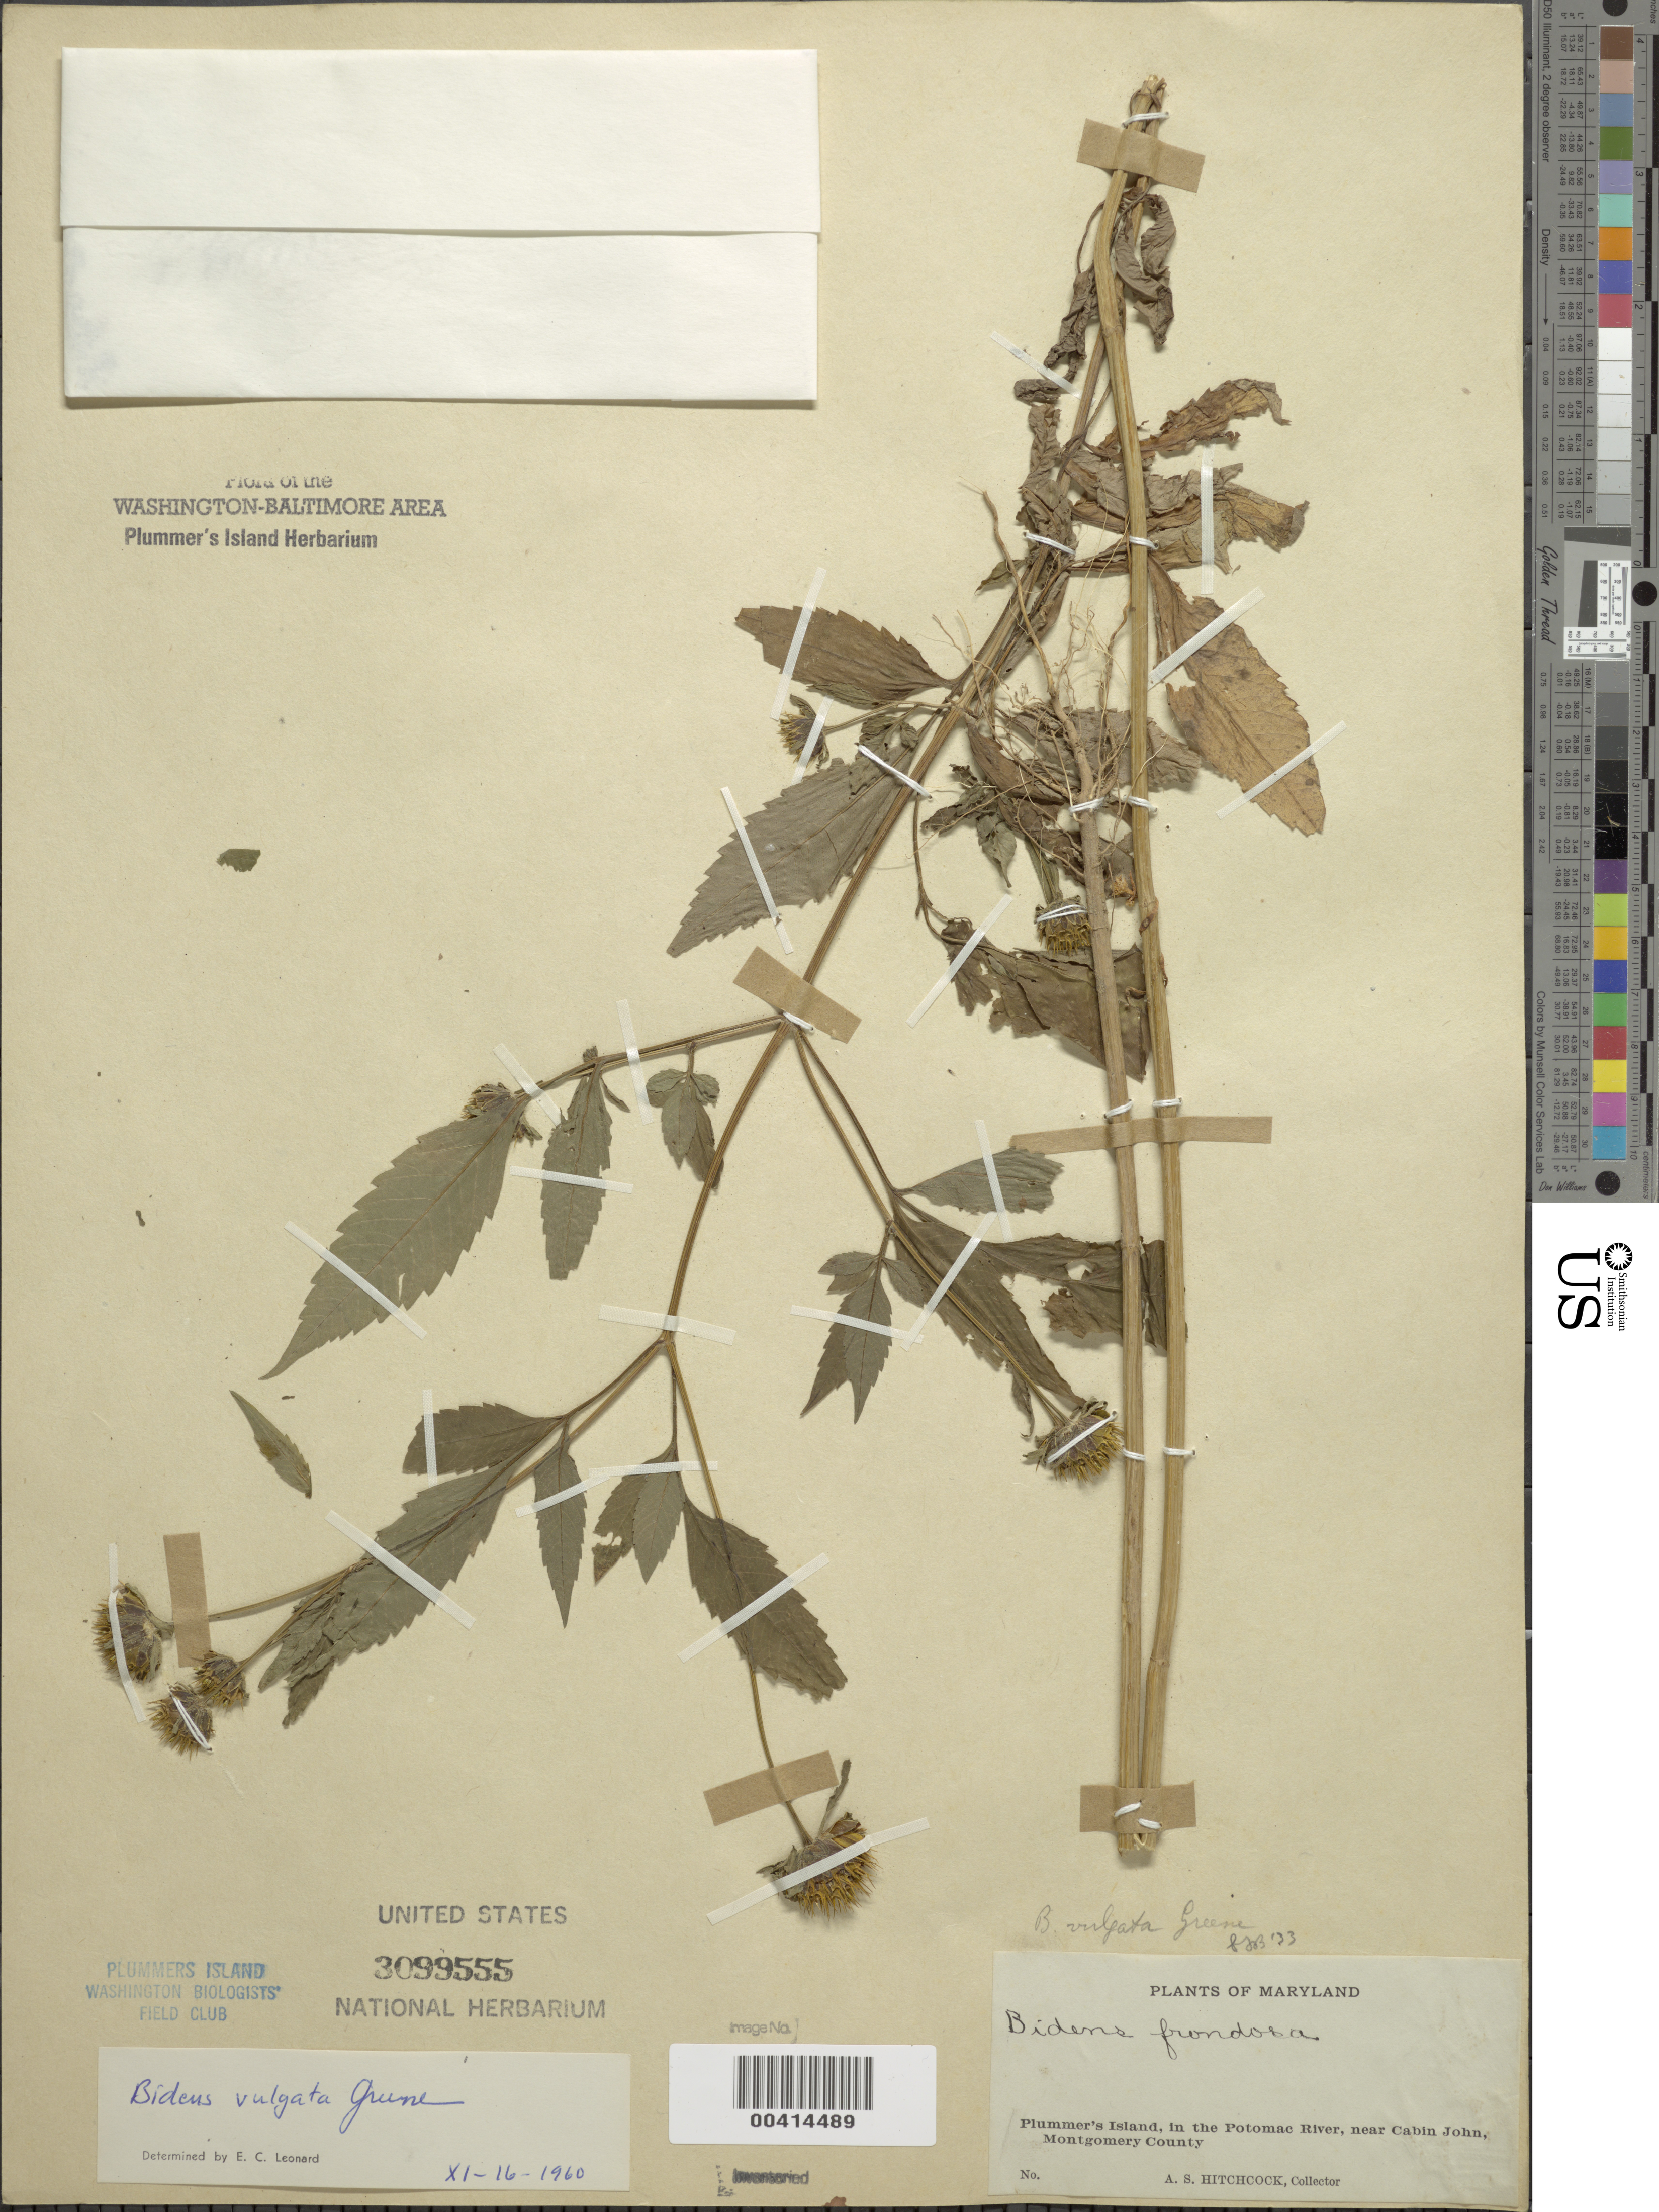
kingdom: Plantae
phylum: Tracheophyta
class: Magnoliopsida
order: Asterales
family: Asteraceae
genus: Bidens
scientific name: Bidens vulgata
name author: Greene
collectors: A. S. Hitchcock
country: United States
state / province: Maryland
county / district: Montgomery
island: Plummers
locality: Plummer's Island C. & O. Canal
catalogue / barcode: US 3099555